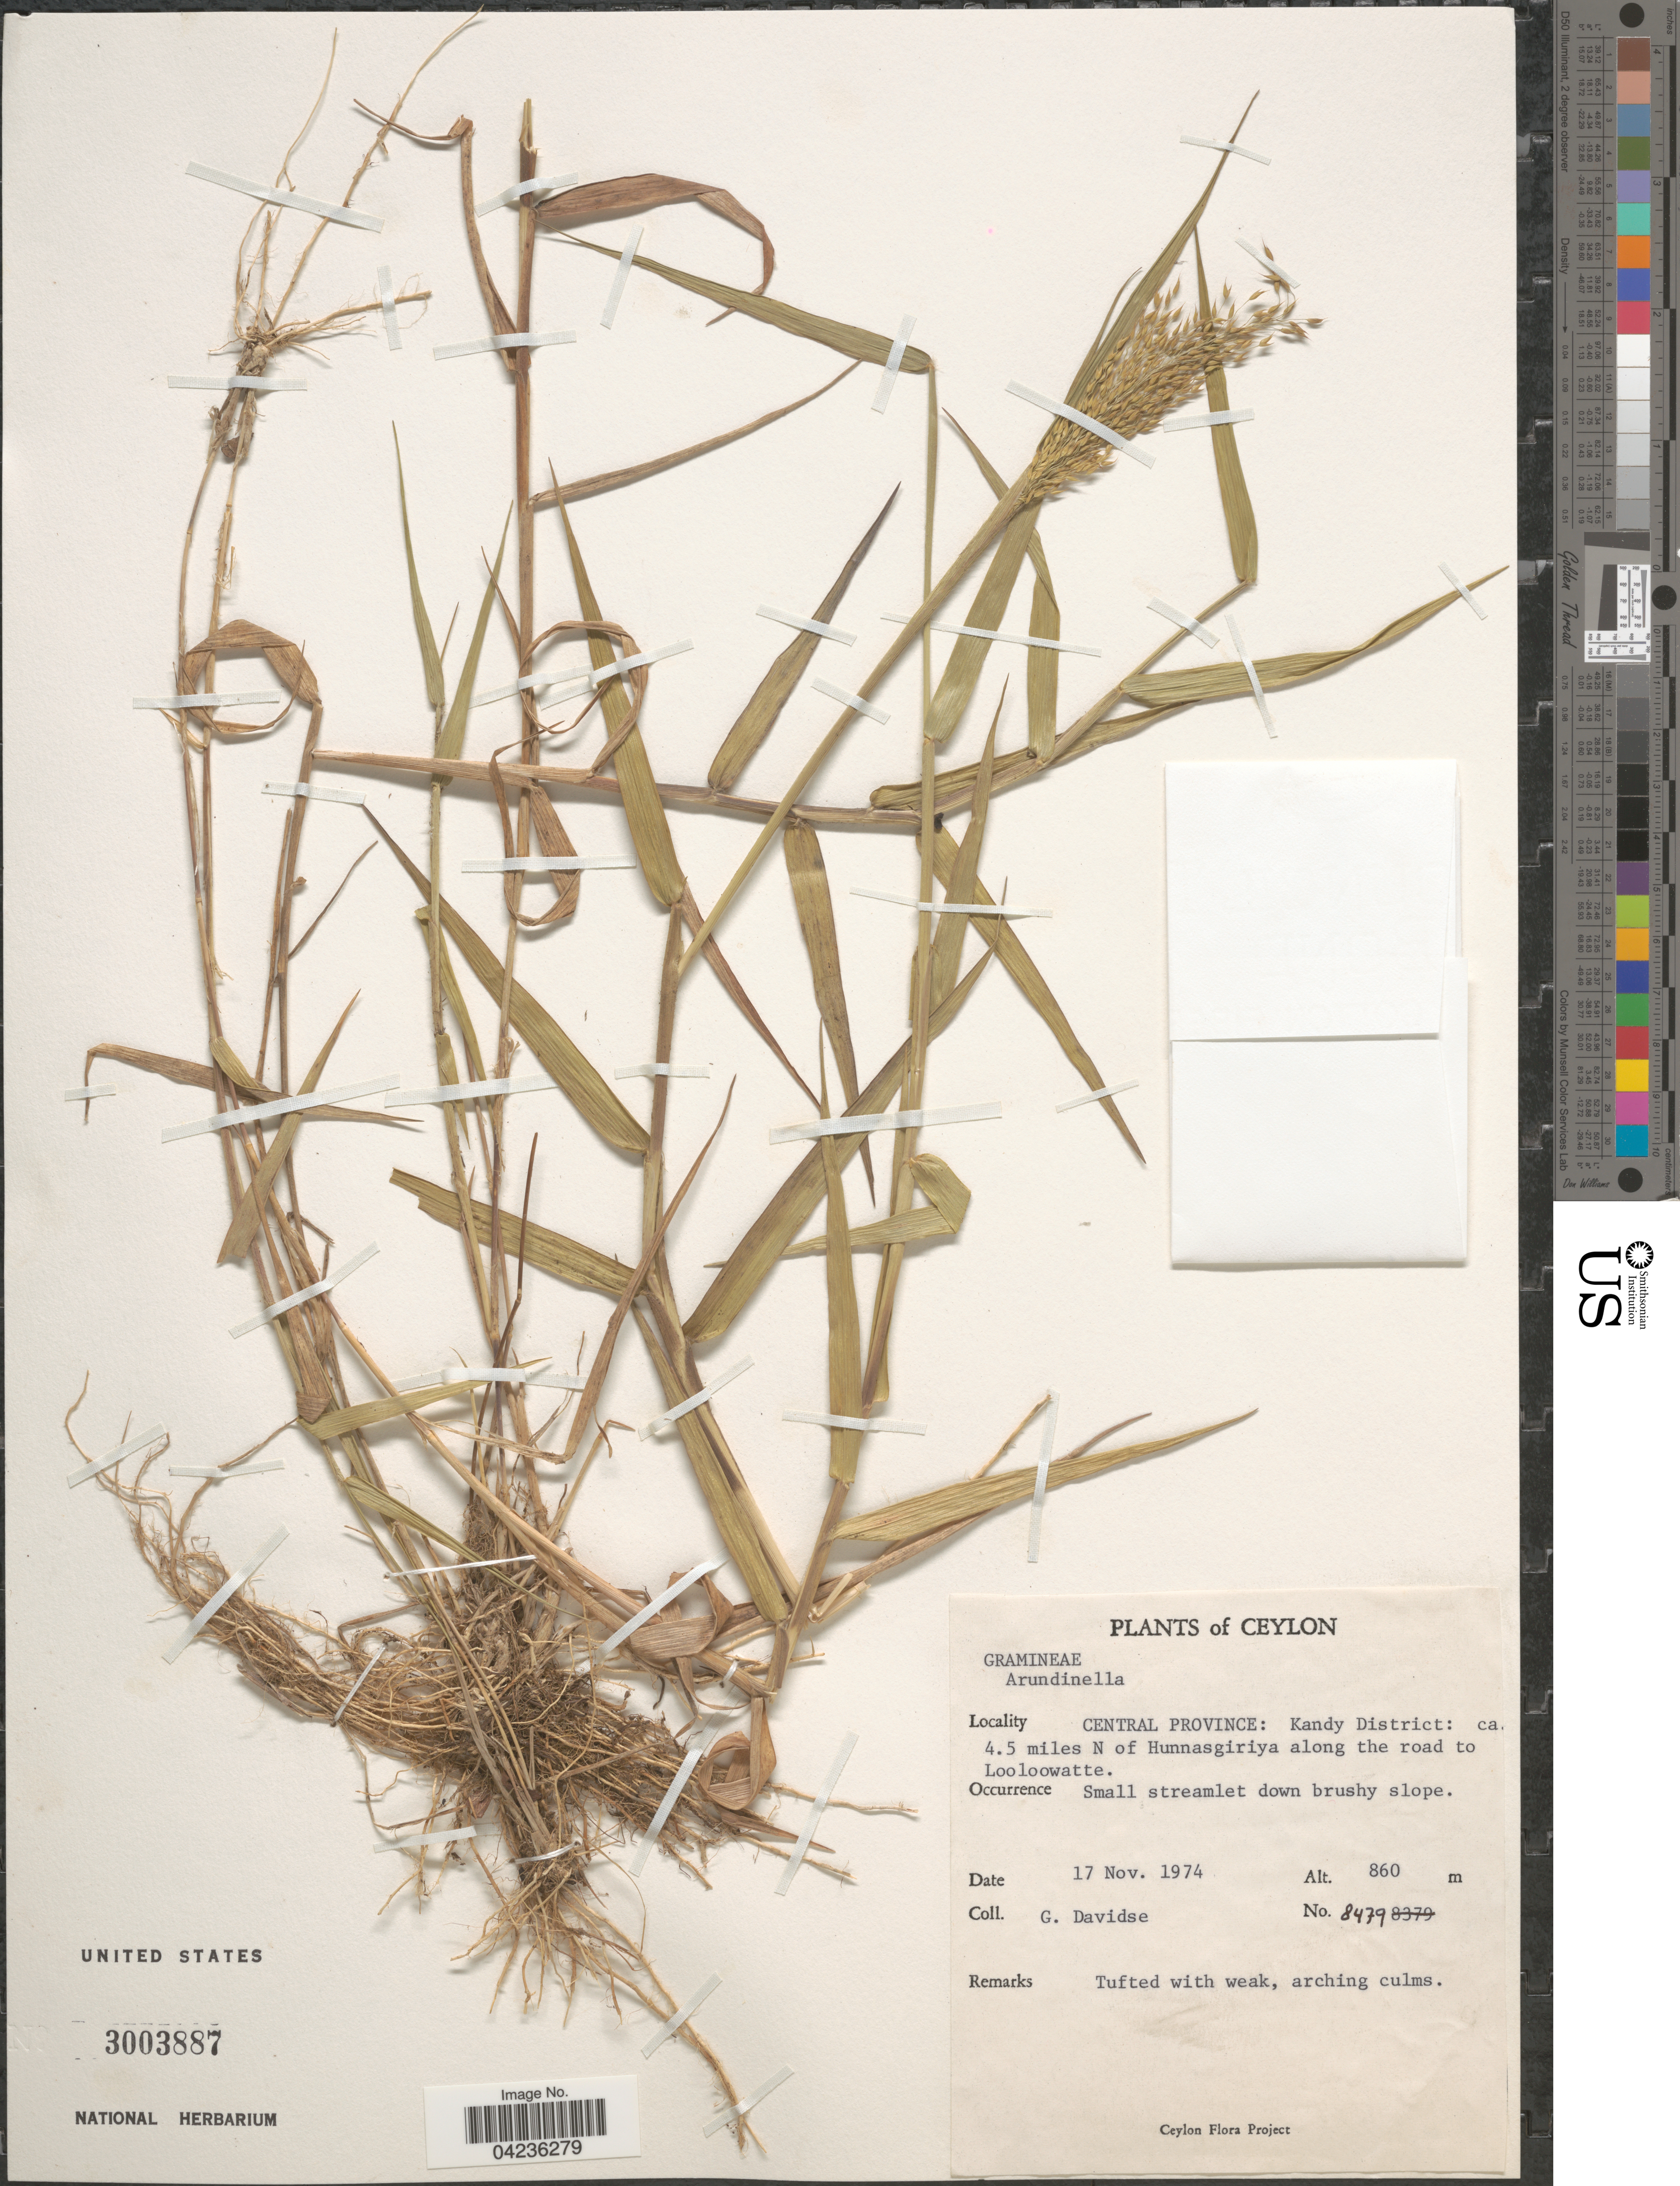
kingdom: Plantae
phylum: Tracheophyta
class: Liliopsida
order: Poales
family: Poaceae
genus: Arundinella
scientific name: Arundinella sp.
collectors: G. Davidse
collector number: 8479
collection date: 1974-11-17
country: Sri Lanka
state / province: Central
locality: Ceylon. Central Province: Kandy District: ca. 4.5 miles N of Hunnasgiriya along the road to Looloowatte.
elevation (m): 860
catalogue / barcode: US 3003887